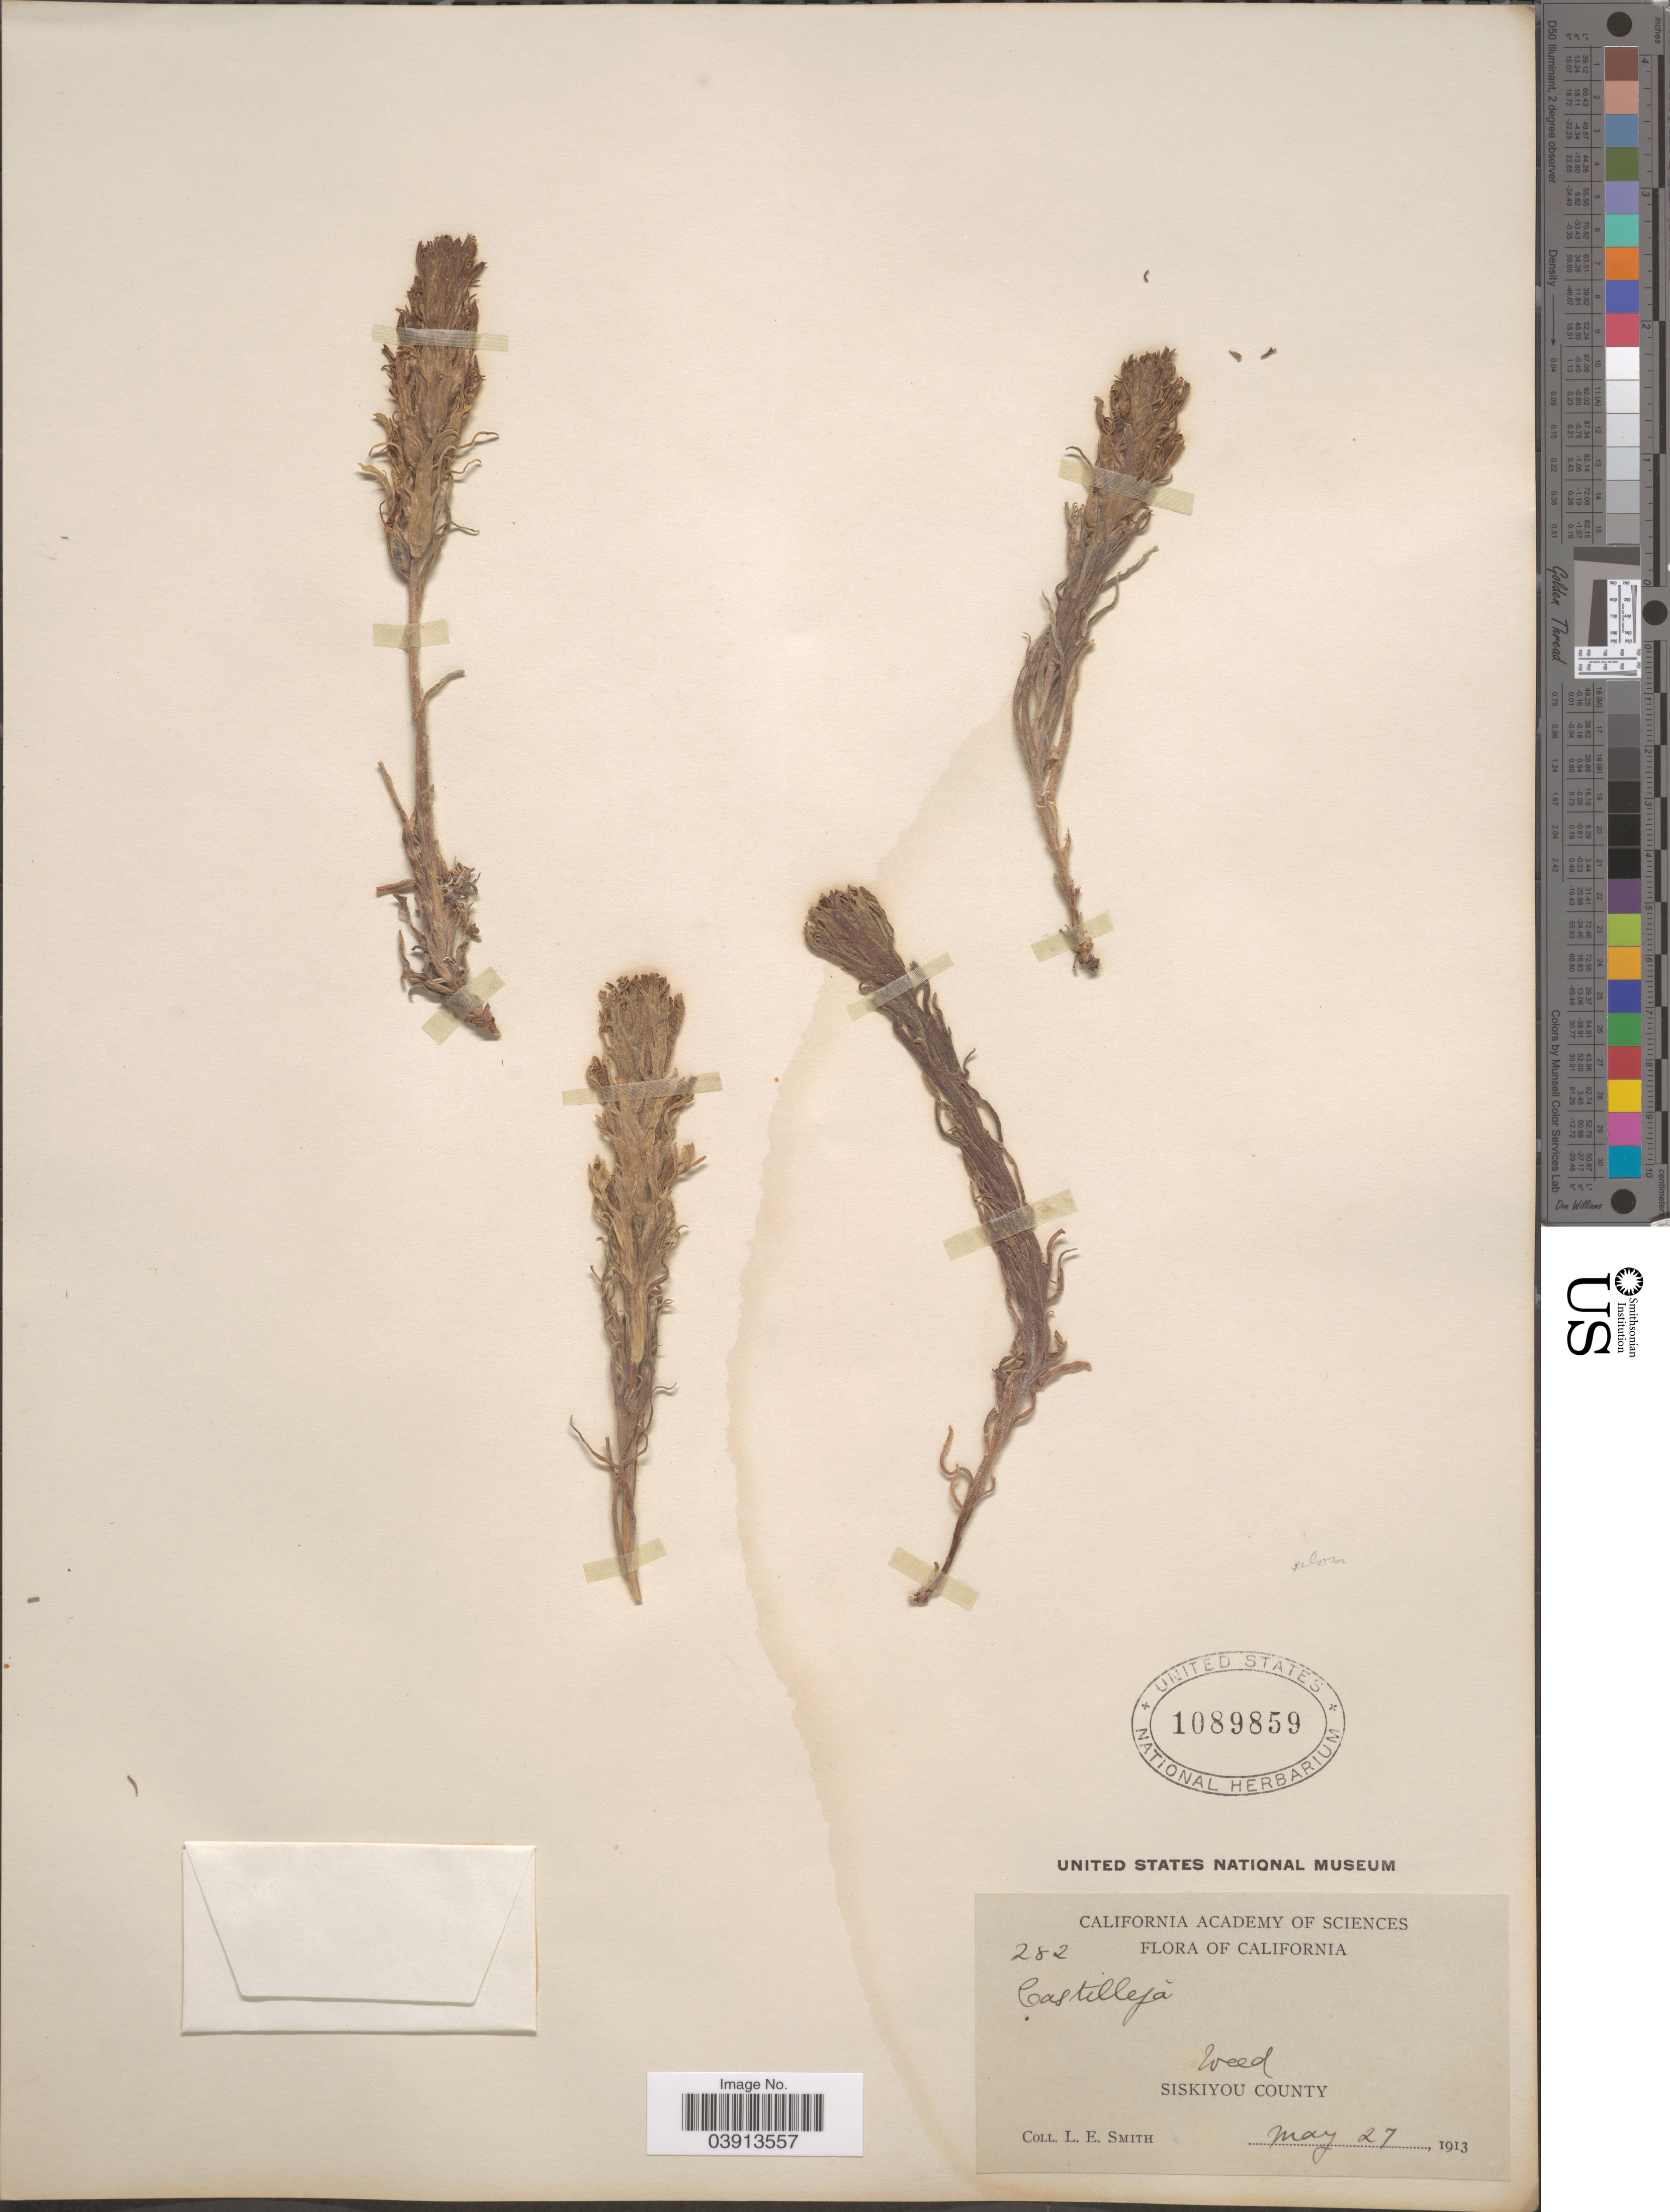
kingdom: Plantae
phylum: Tracheophyta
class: Magnoliopsida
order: Lamiales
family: Orobanchaceae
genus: Castilleja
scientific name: Castilleja pilosa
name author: (S. Watson) Rydb.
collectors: L. E. Smith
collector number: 282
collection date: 1913-05-27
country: United States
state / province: California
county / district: Siskiyou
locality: Siskiyou County.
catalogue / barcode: US 1089859